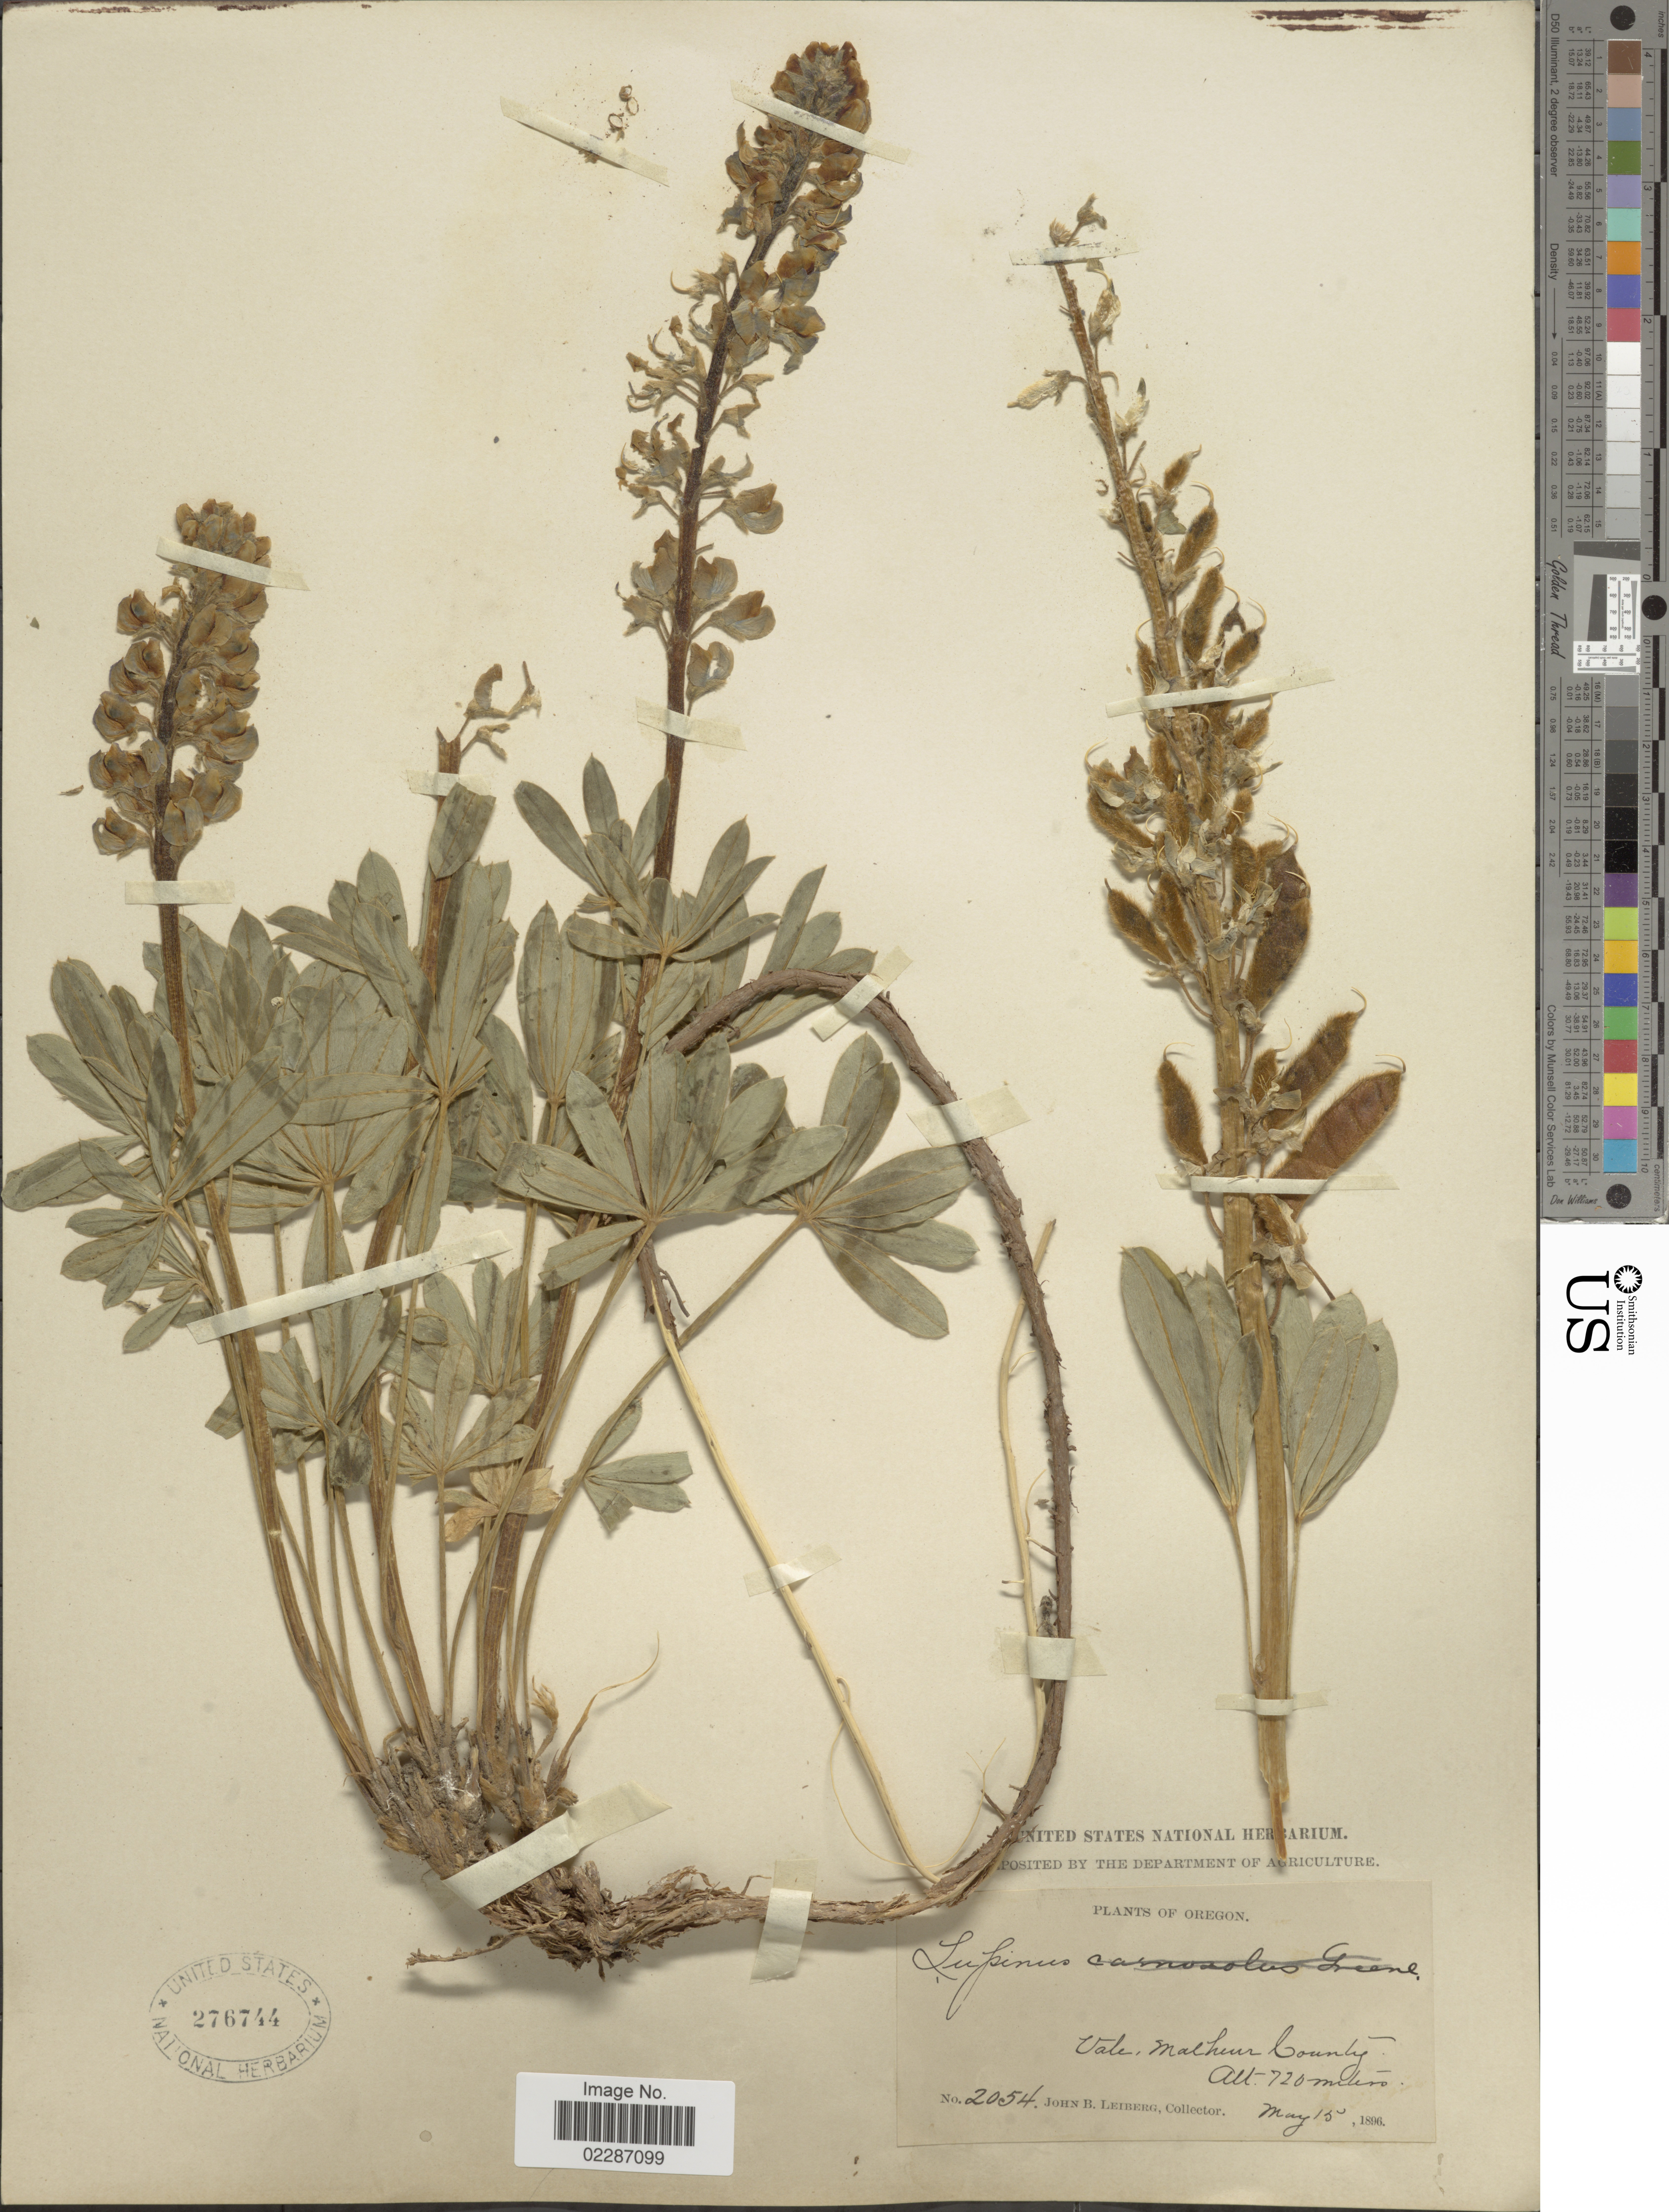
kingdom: Plantae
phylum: Tracheophyta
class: Magnoliopsida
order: Fabales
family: Fabaceae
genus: Lupinus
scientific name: Lupinus sp.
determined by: Strong, Mark T., (BOT), Smithsonian Institution - National Museum of Natural History (UNITED STATES)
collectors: J. B. Leiberg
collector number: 2054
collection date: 1896-05-15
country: United States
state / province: Oregon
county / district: Malheur County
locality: Vale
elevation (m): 720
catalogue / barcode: US 276744